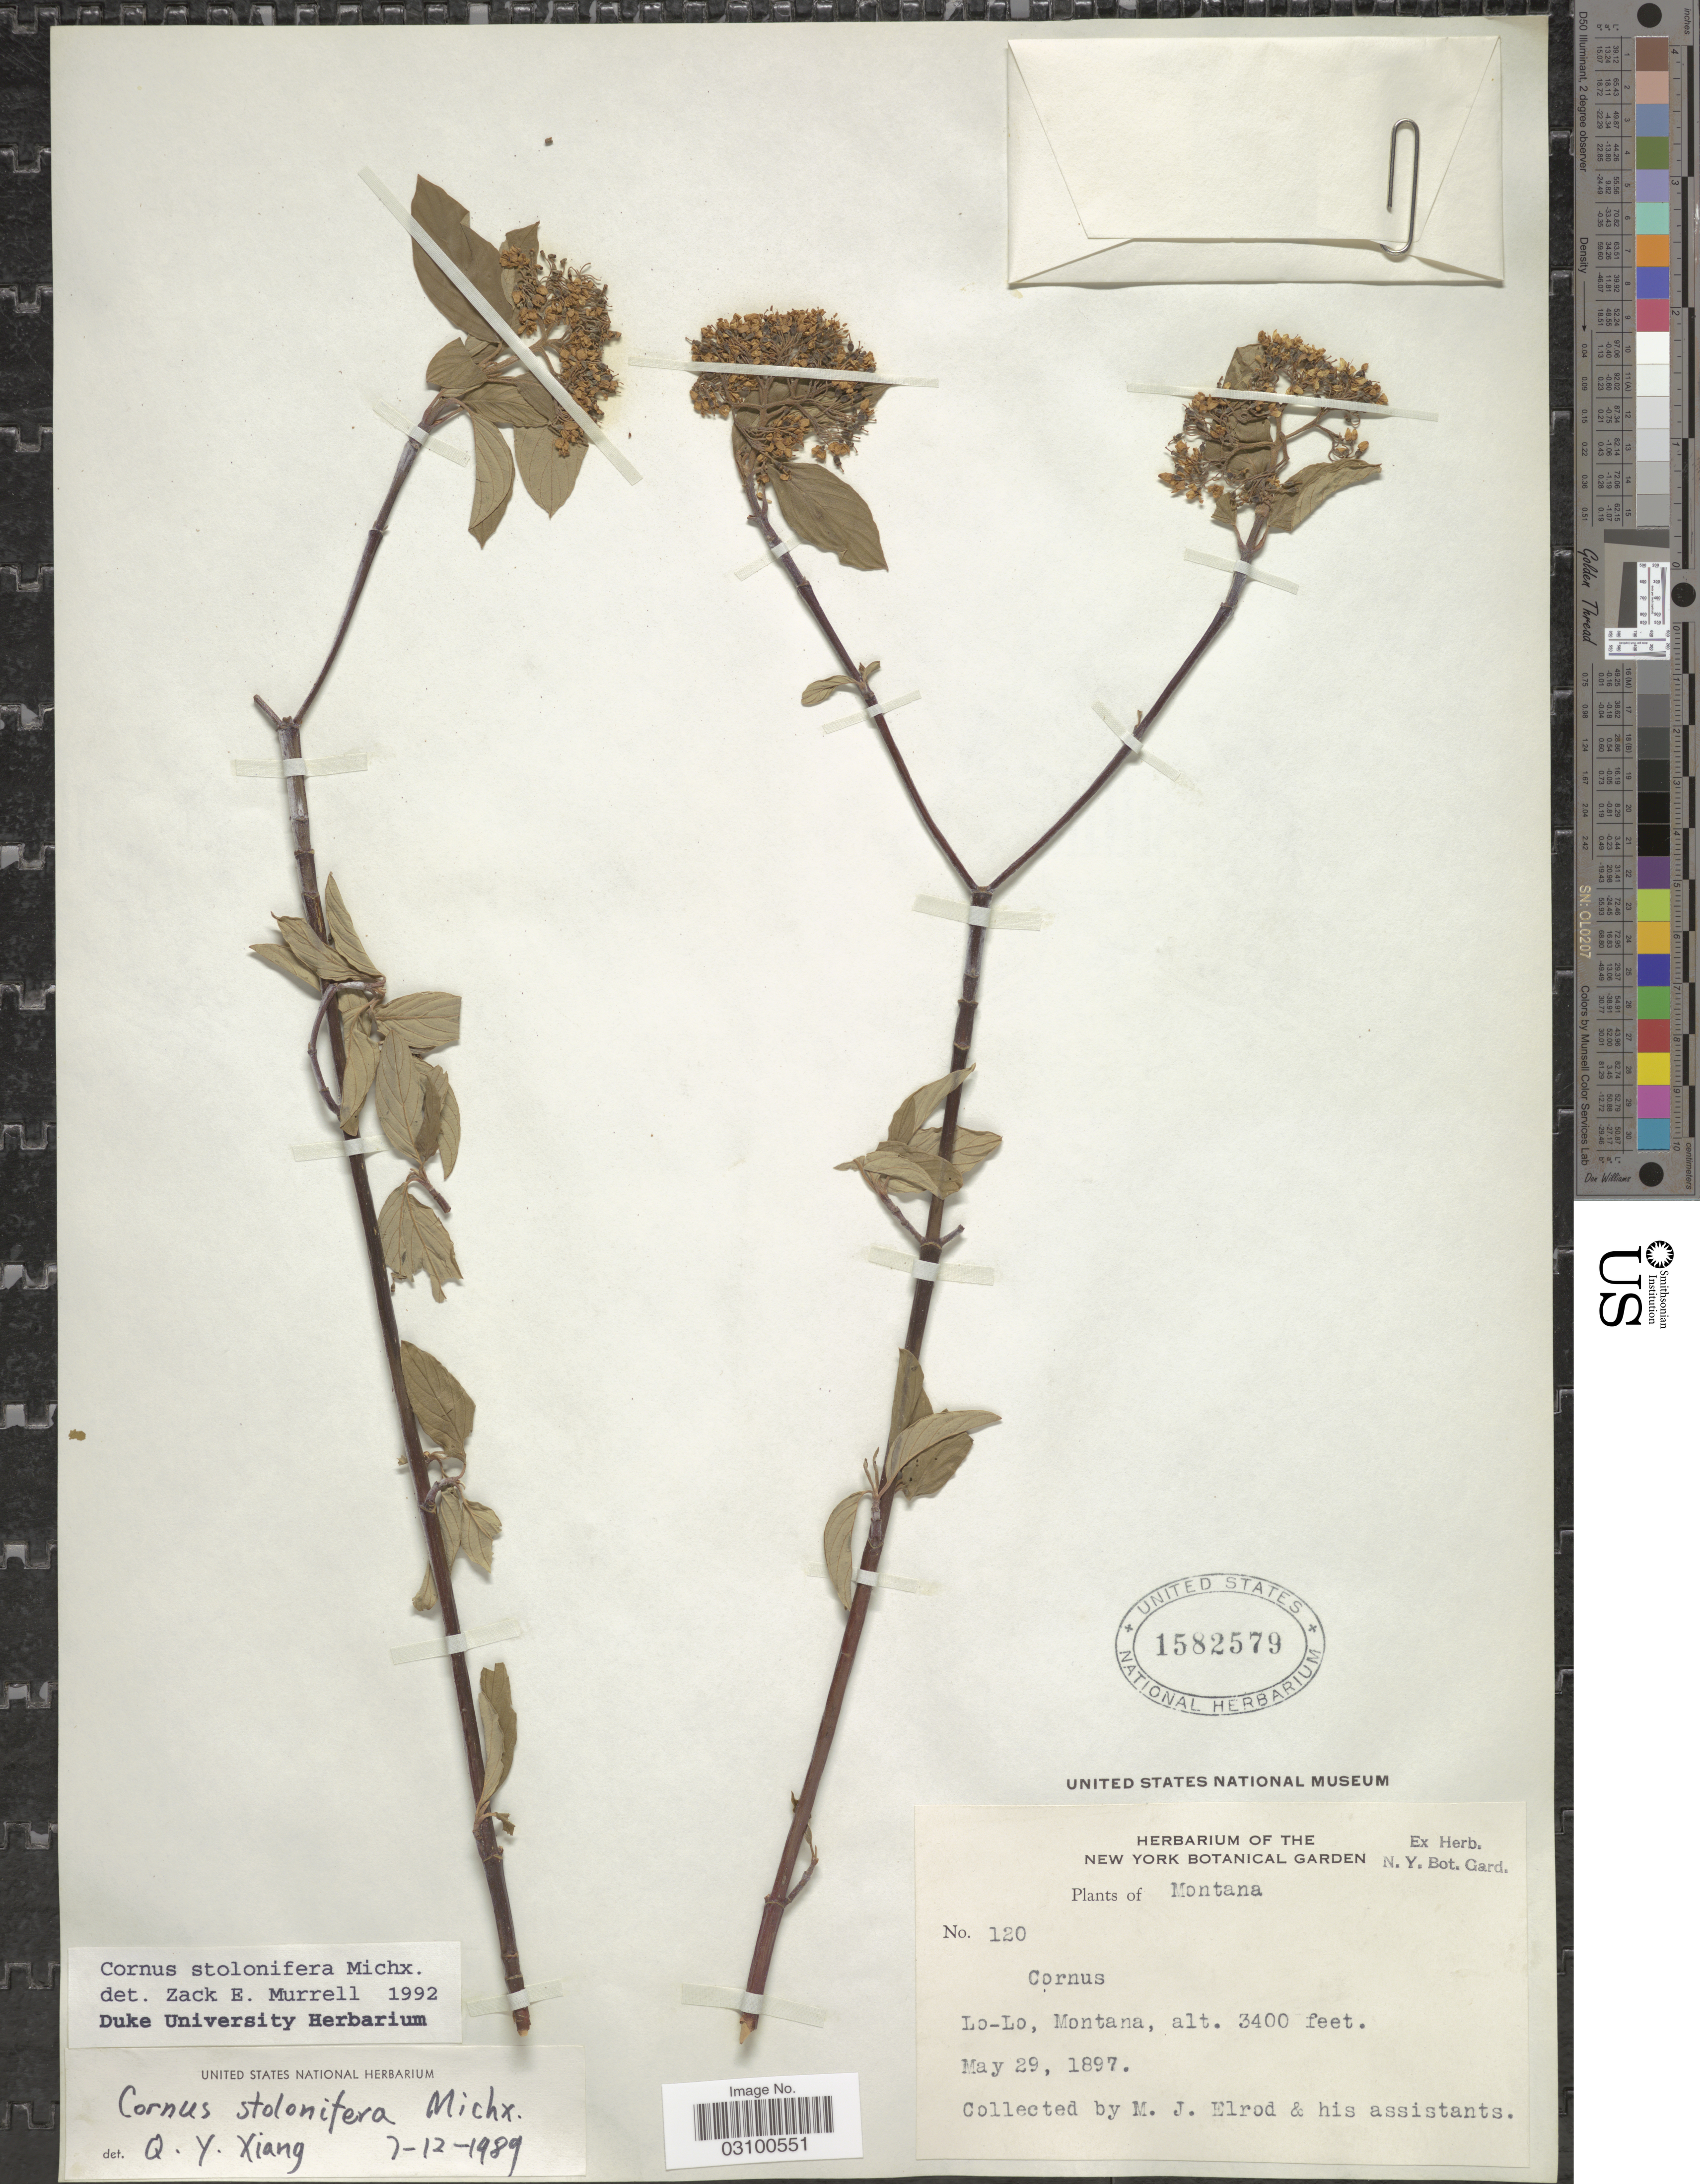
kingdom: Plantae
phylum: Tracheophyta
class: Magnoliopsida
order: Cornales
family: Cornaceae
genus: Cornus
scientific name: Cornus sericea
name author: L.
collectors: J. Elrod & et al.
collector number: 120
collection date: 1897-05-29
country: United States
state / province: Montana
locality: Lo-Lo.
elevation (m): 1036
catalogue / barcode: US 1582579